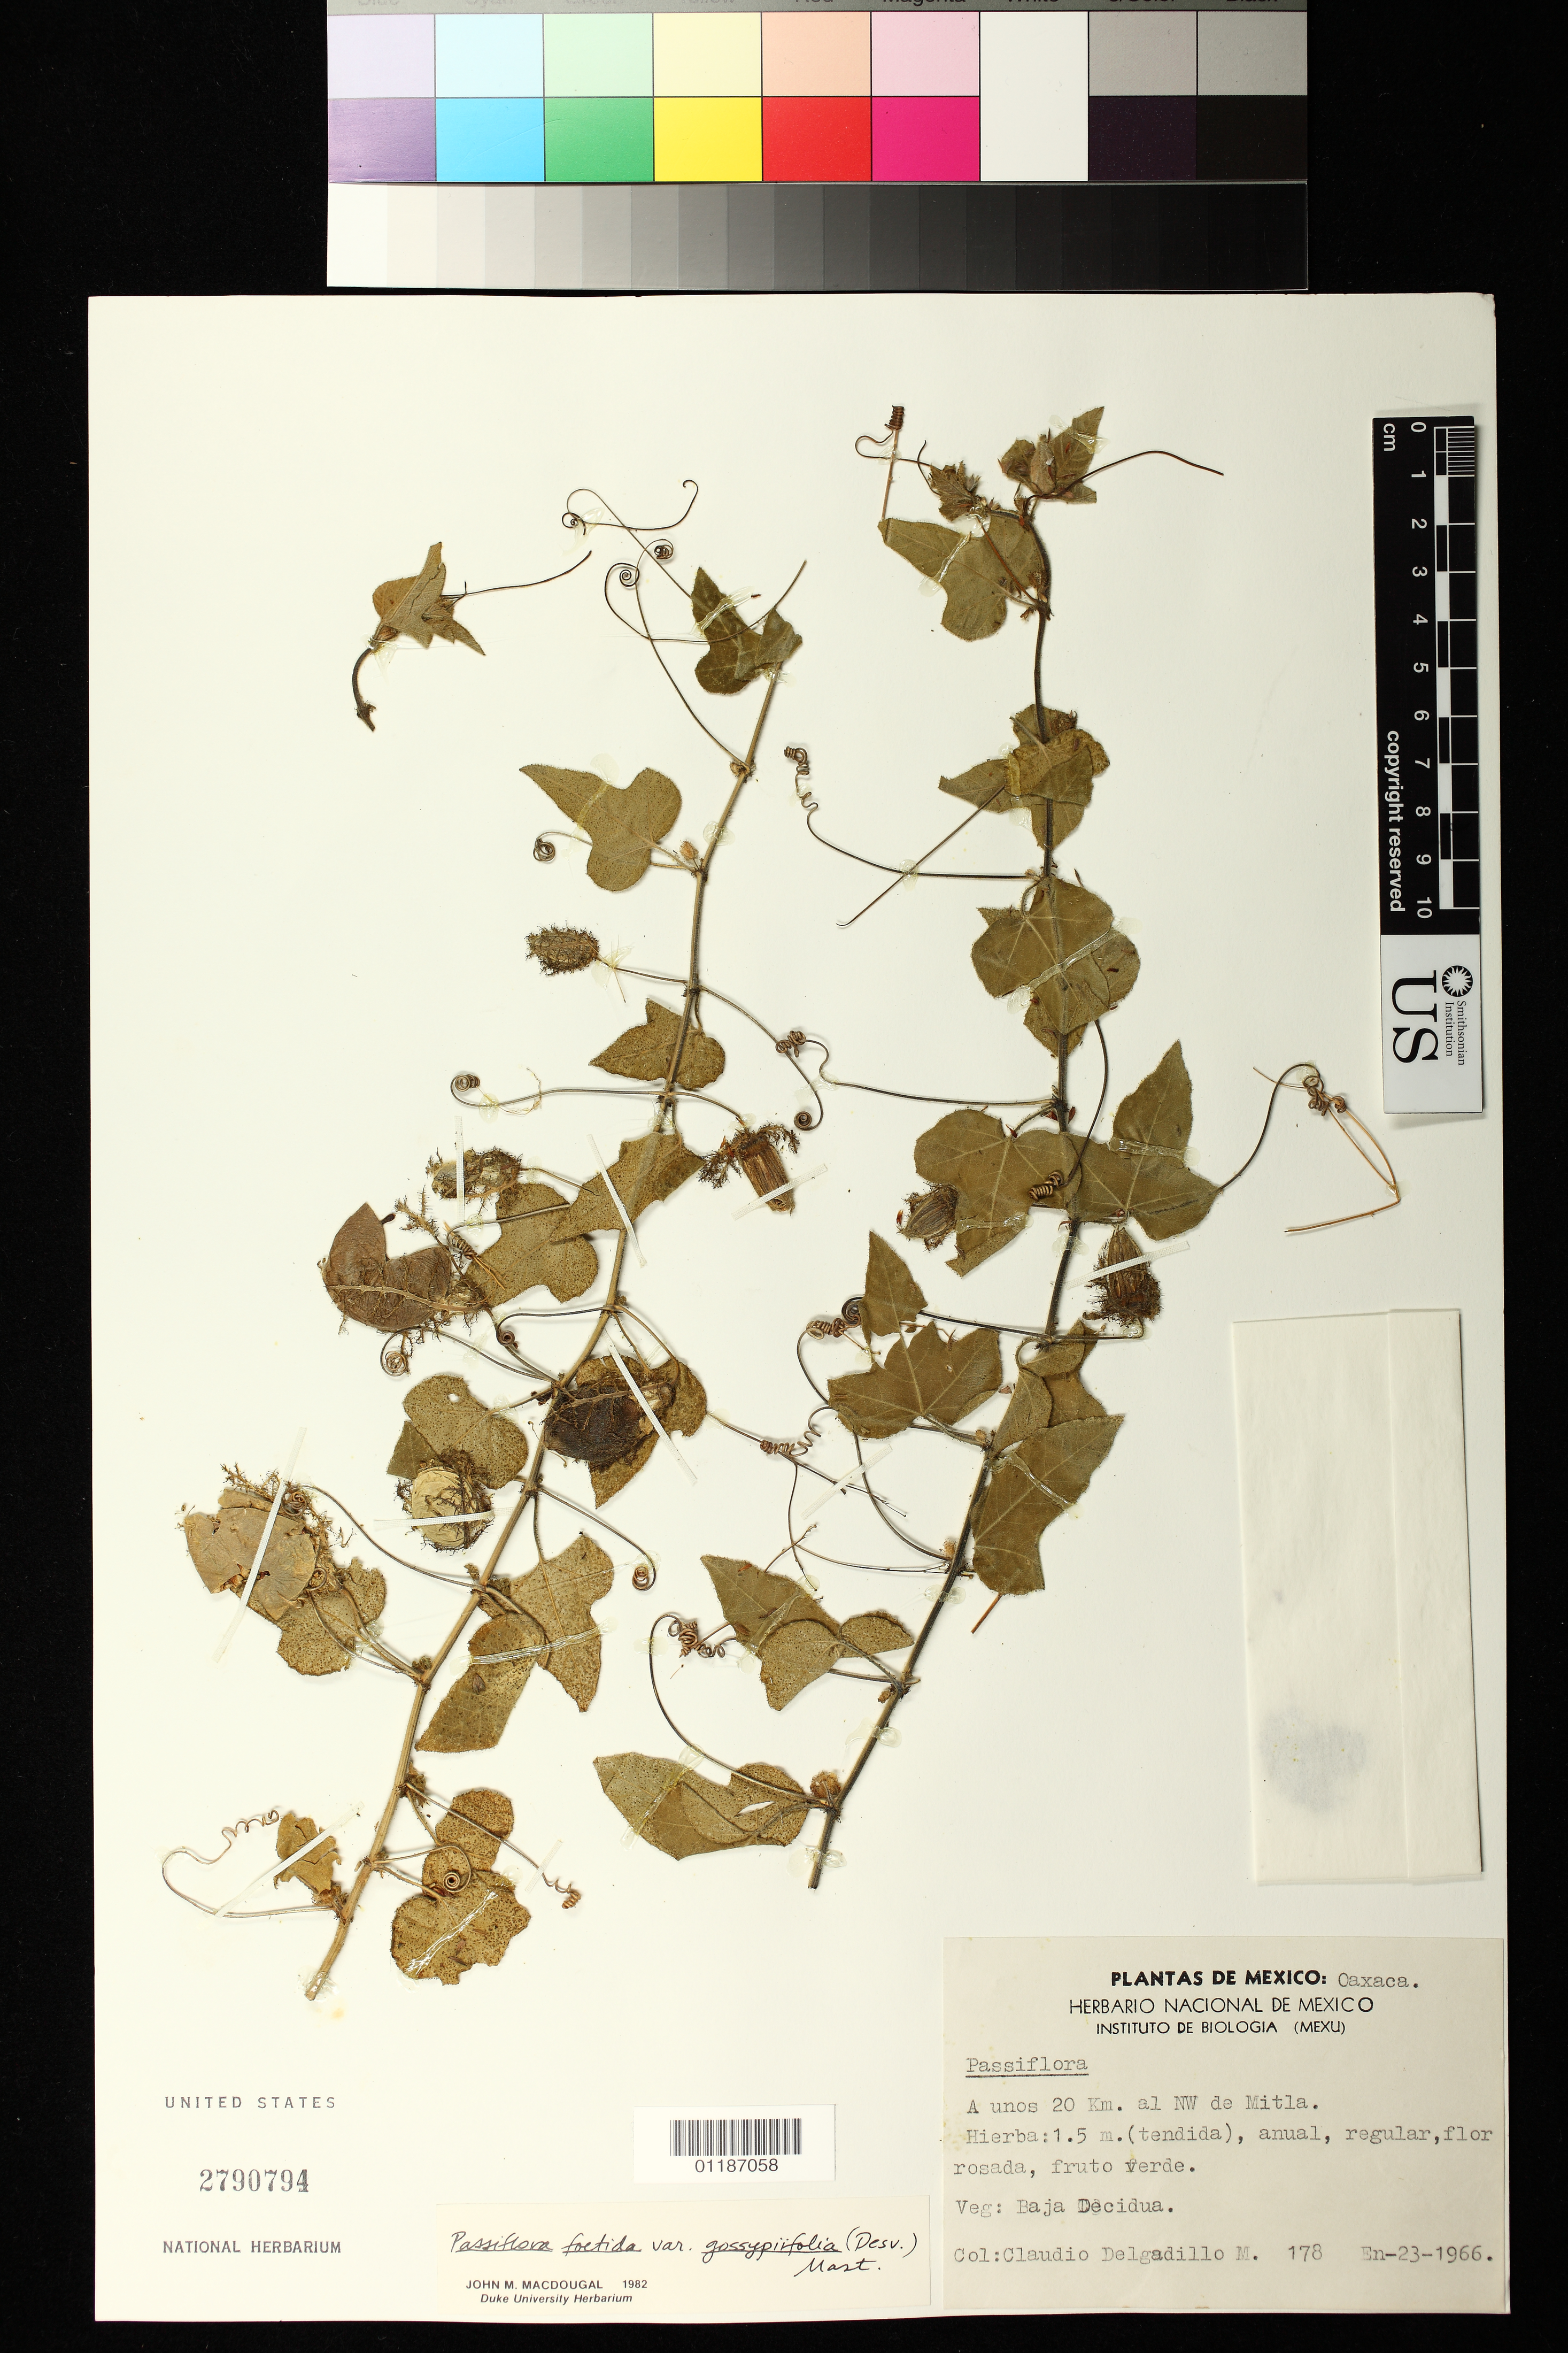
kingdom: Plantae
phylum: Tracheophyta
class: Magnoliopsida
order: Malpighiales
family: Passifloraceae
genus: Passiflora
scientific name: Passiflora foetida var. gossypiifolia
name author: (Desv.) Mast.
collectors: C. Delgadillo-m. & G. C. Jones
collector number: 178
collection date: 1966-01-23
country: Mexico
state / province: Oaxaca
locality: A unos 20 km. al NW de Mitla.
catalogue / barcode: US 2790794